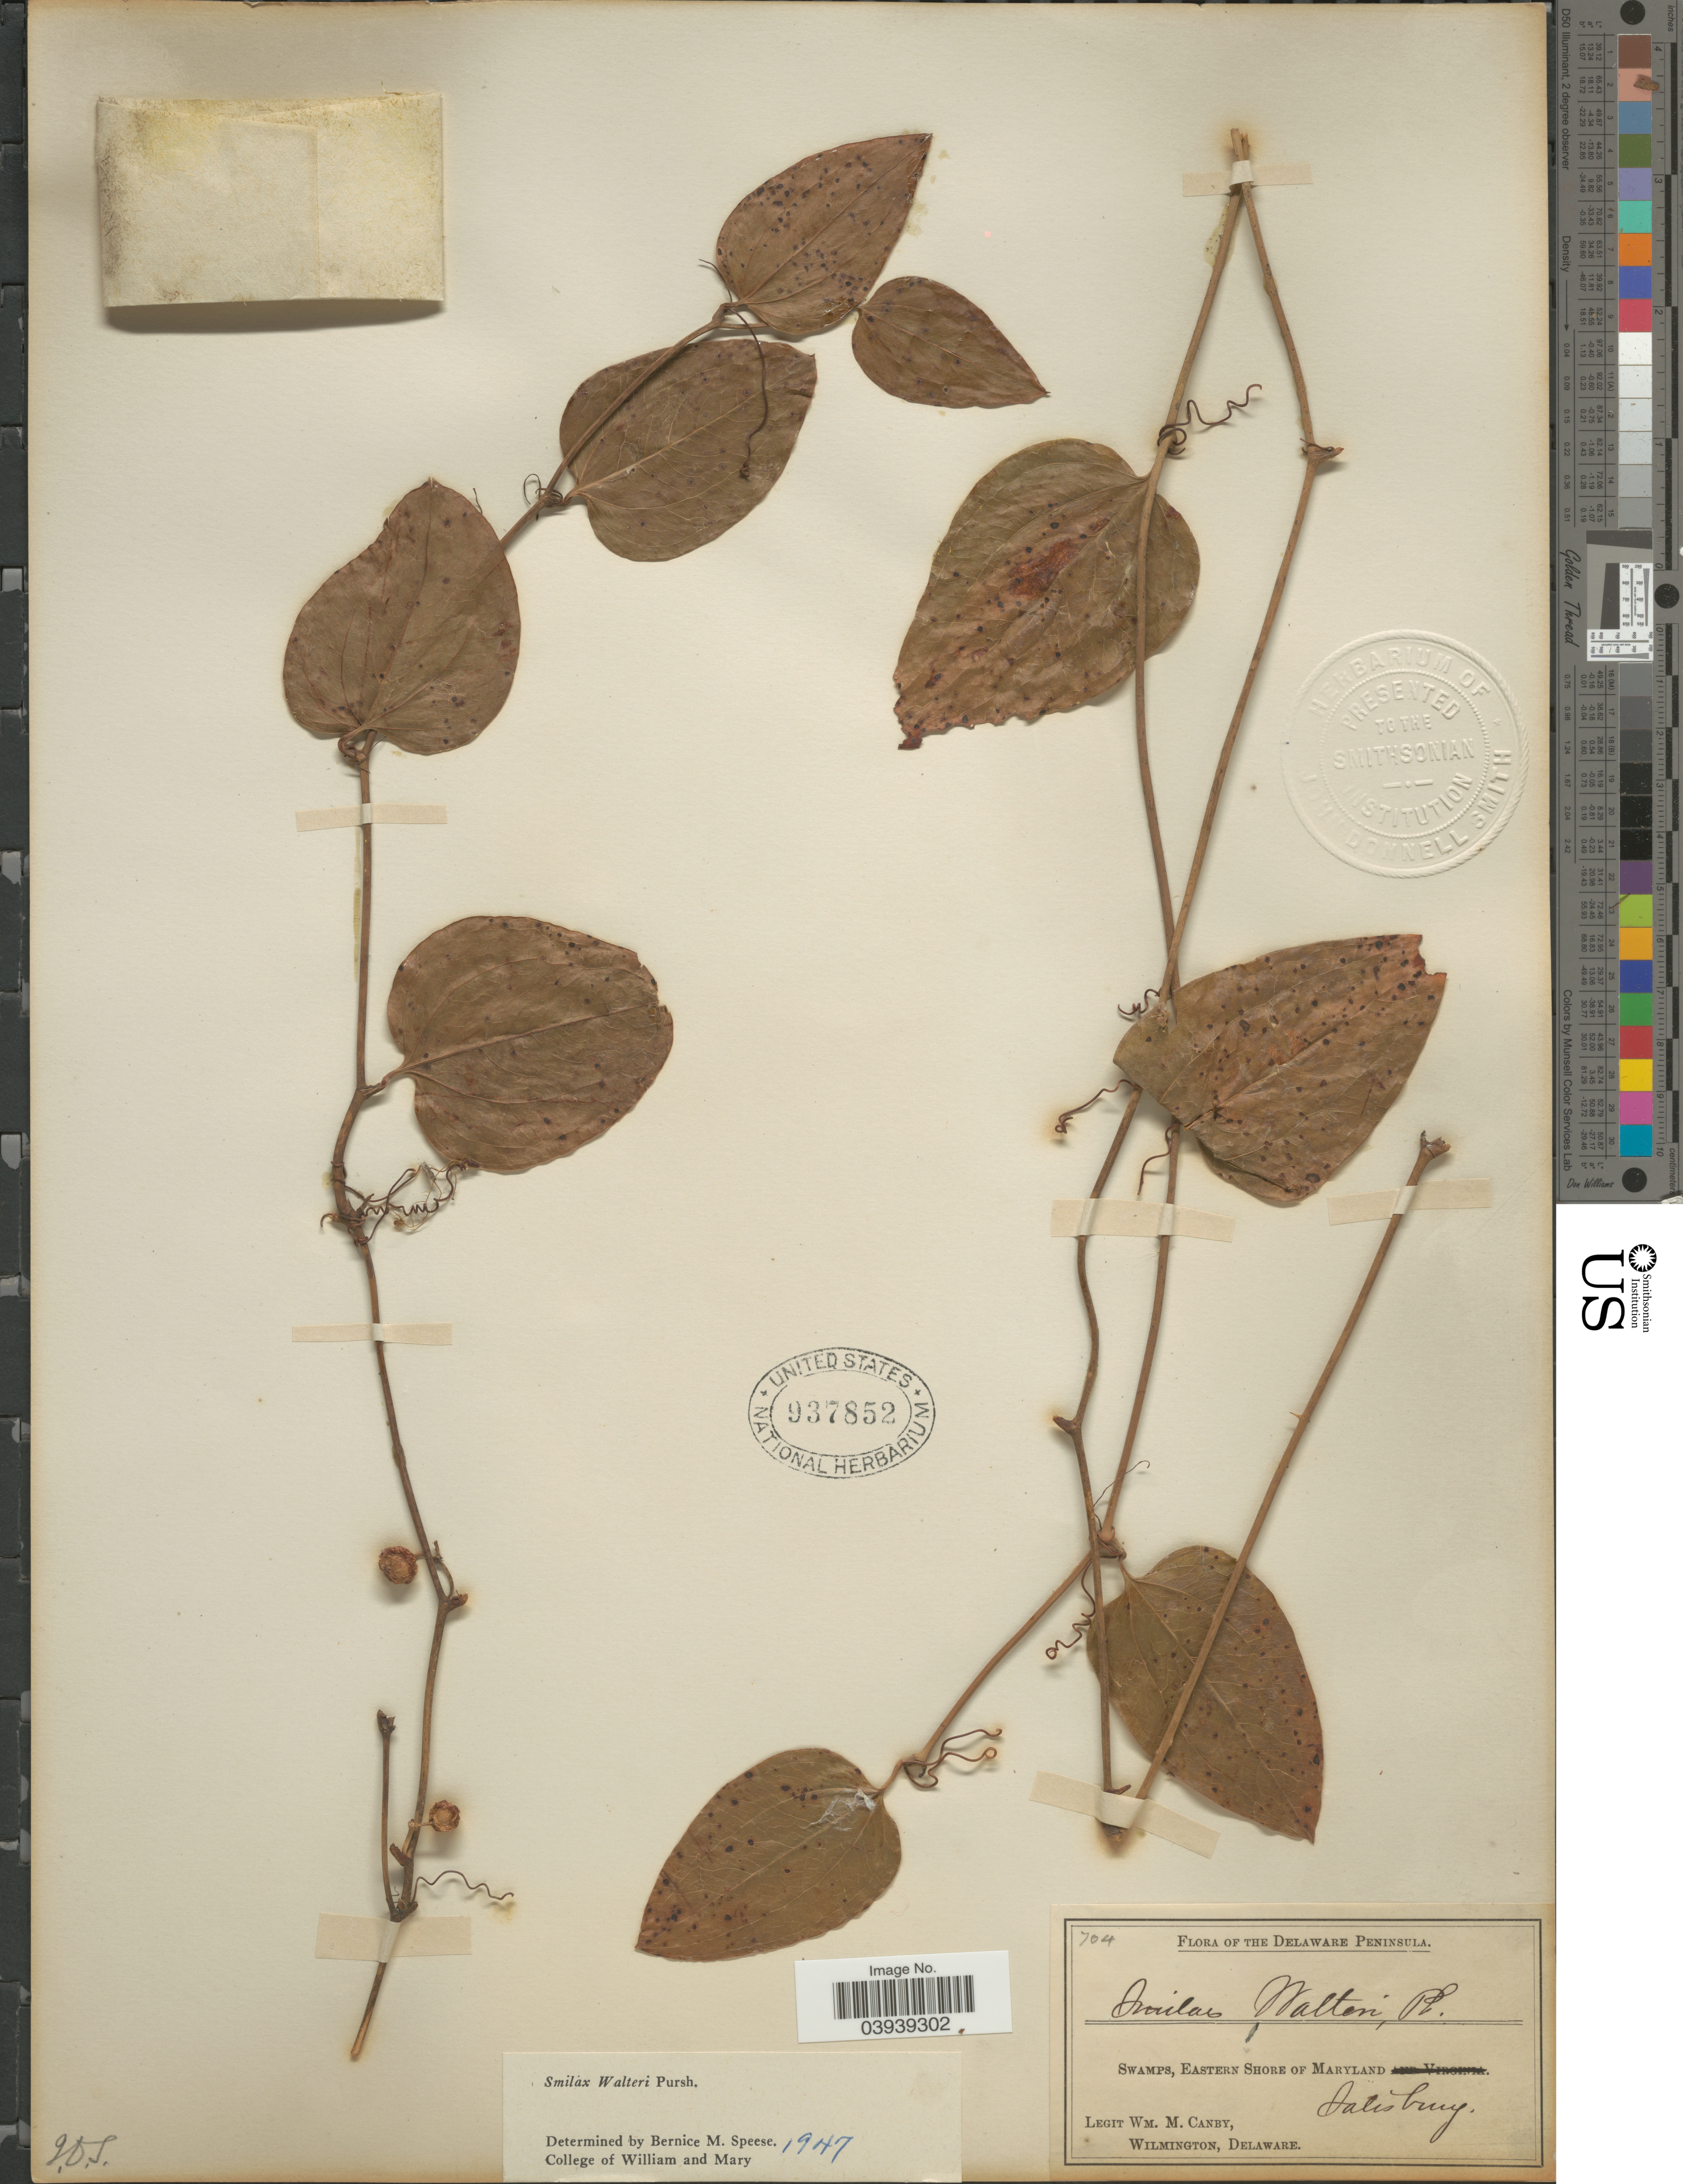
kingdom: Plantae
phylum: Tracheophyta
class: Liliopsida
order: Liliales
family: Smilacaceae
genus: Smilax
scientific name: Smilax walteri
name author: Pursh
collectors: W. M. Canby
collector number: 704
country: United States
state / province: Maryland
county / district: Wicomico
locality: Delaware Peninsula. Swamps, Eastern Shore of Maryland. Salisbury.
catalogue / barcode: US 937852